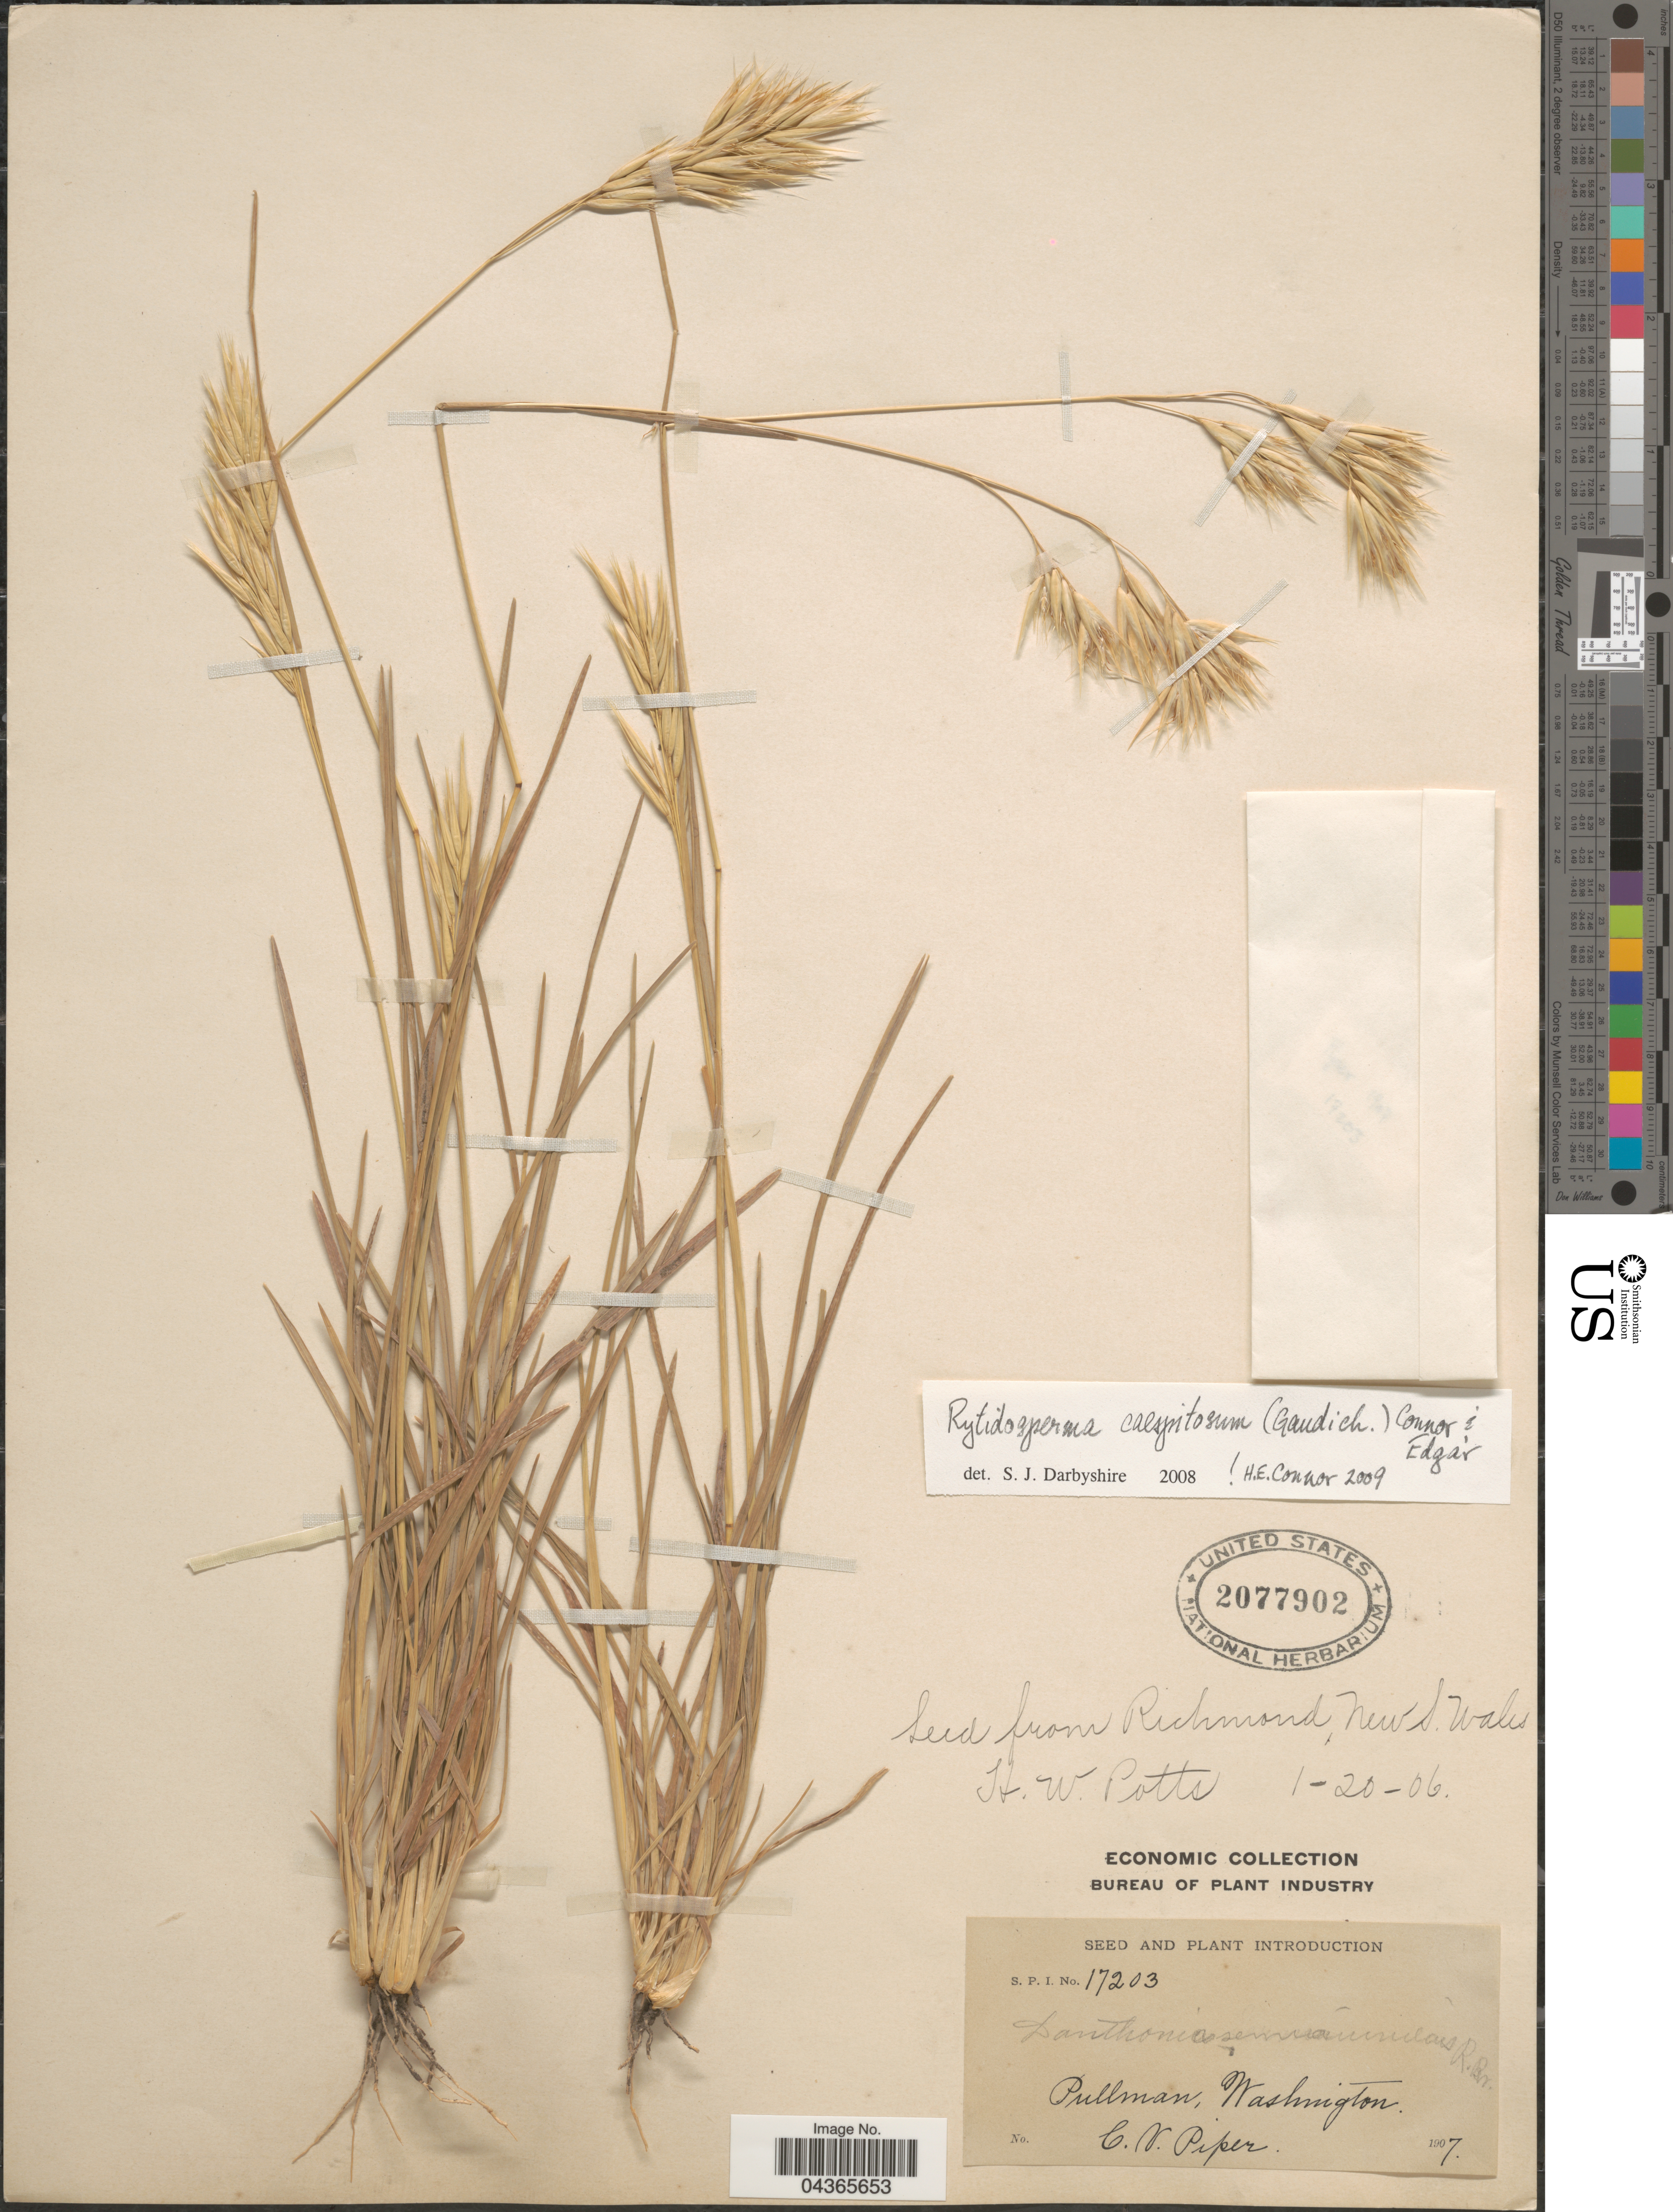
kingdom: Plantae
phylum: Tracheophyta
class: Liliopsida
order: Poales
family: Poaceae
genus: Rytidosperma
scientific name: Rytidosperma caespitosum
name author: (Gaudich.) Connor & Edgar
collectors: C. V. Piper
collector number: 17203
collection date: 1907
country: United States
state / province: Washington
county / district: Whitman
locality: Pullman.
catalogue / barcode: US 2077902